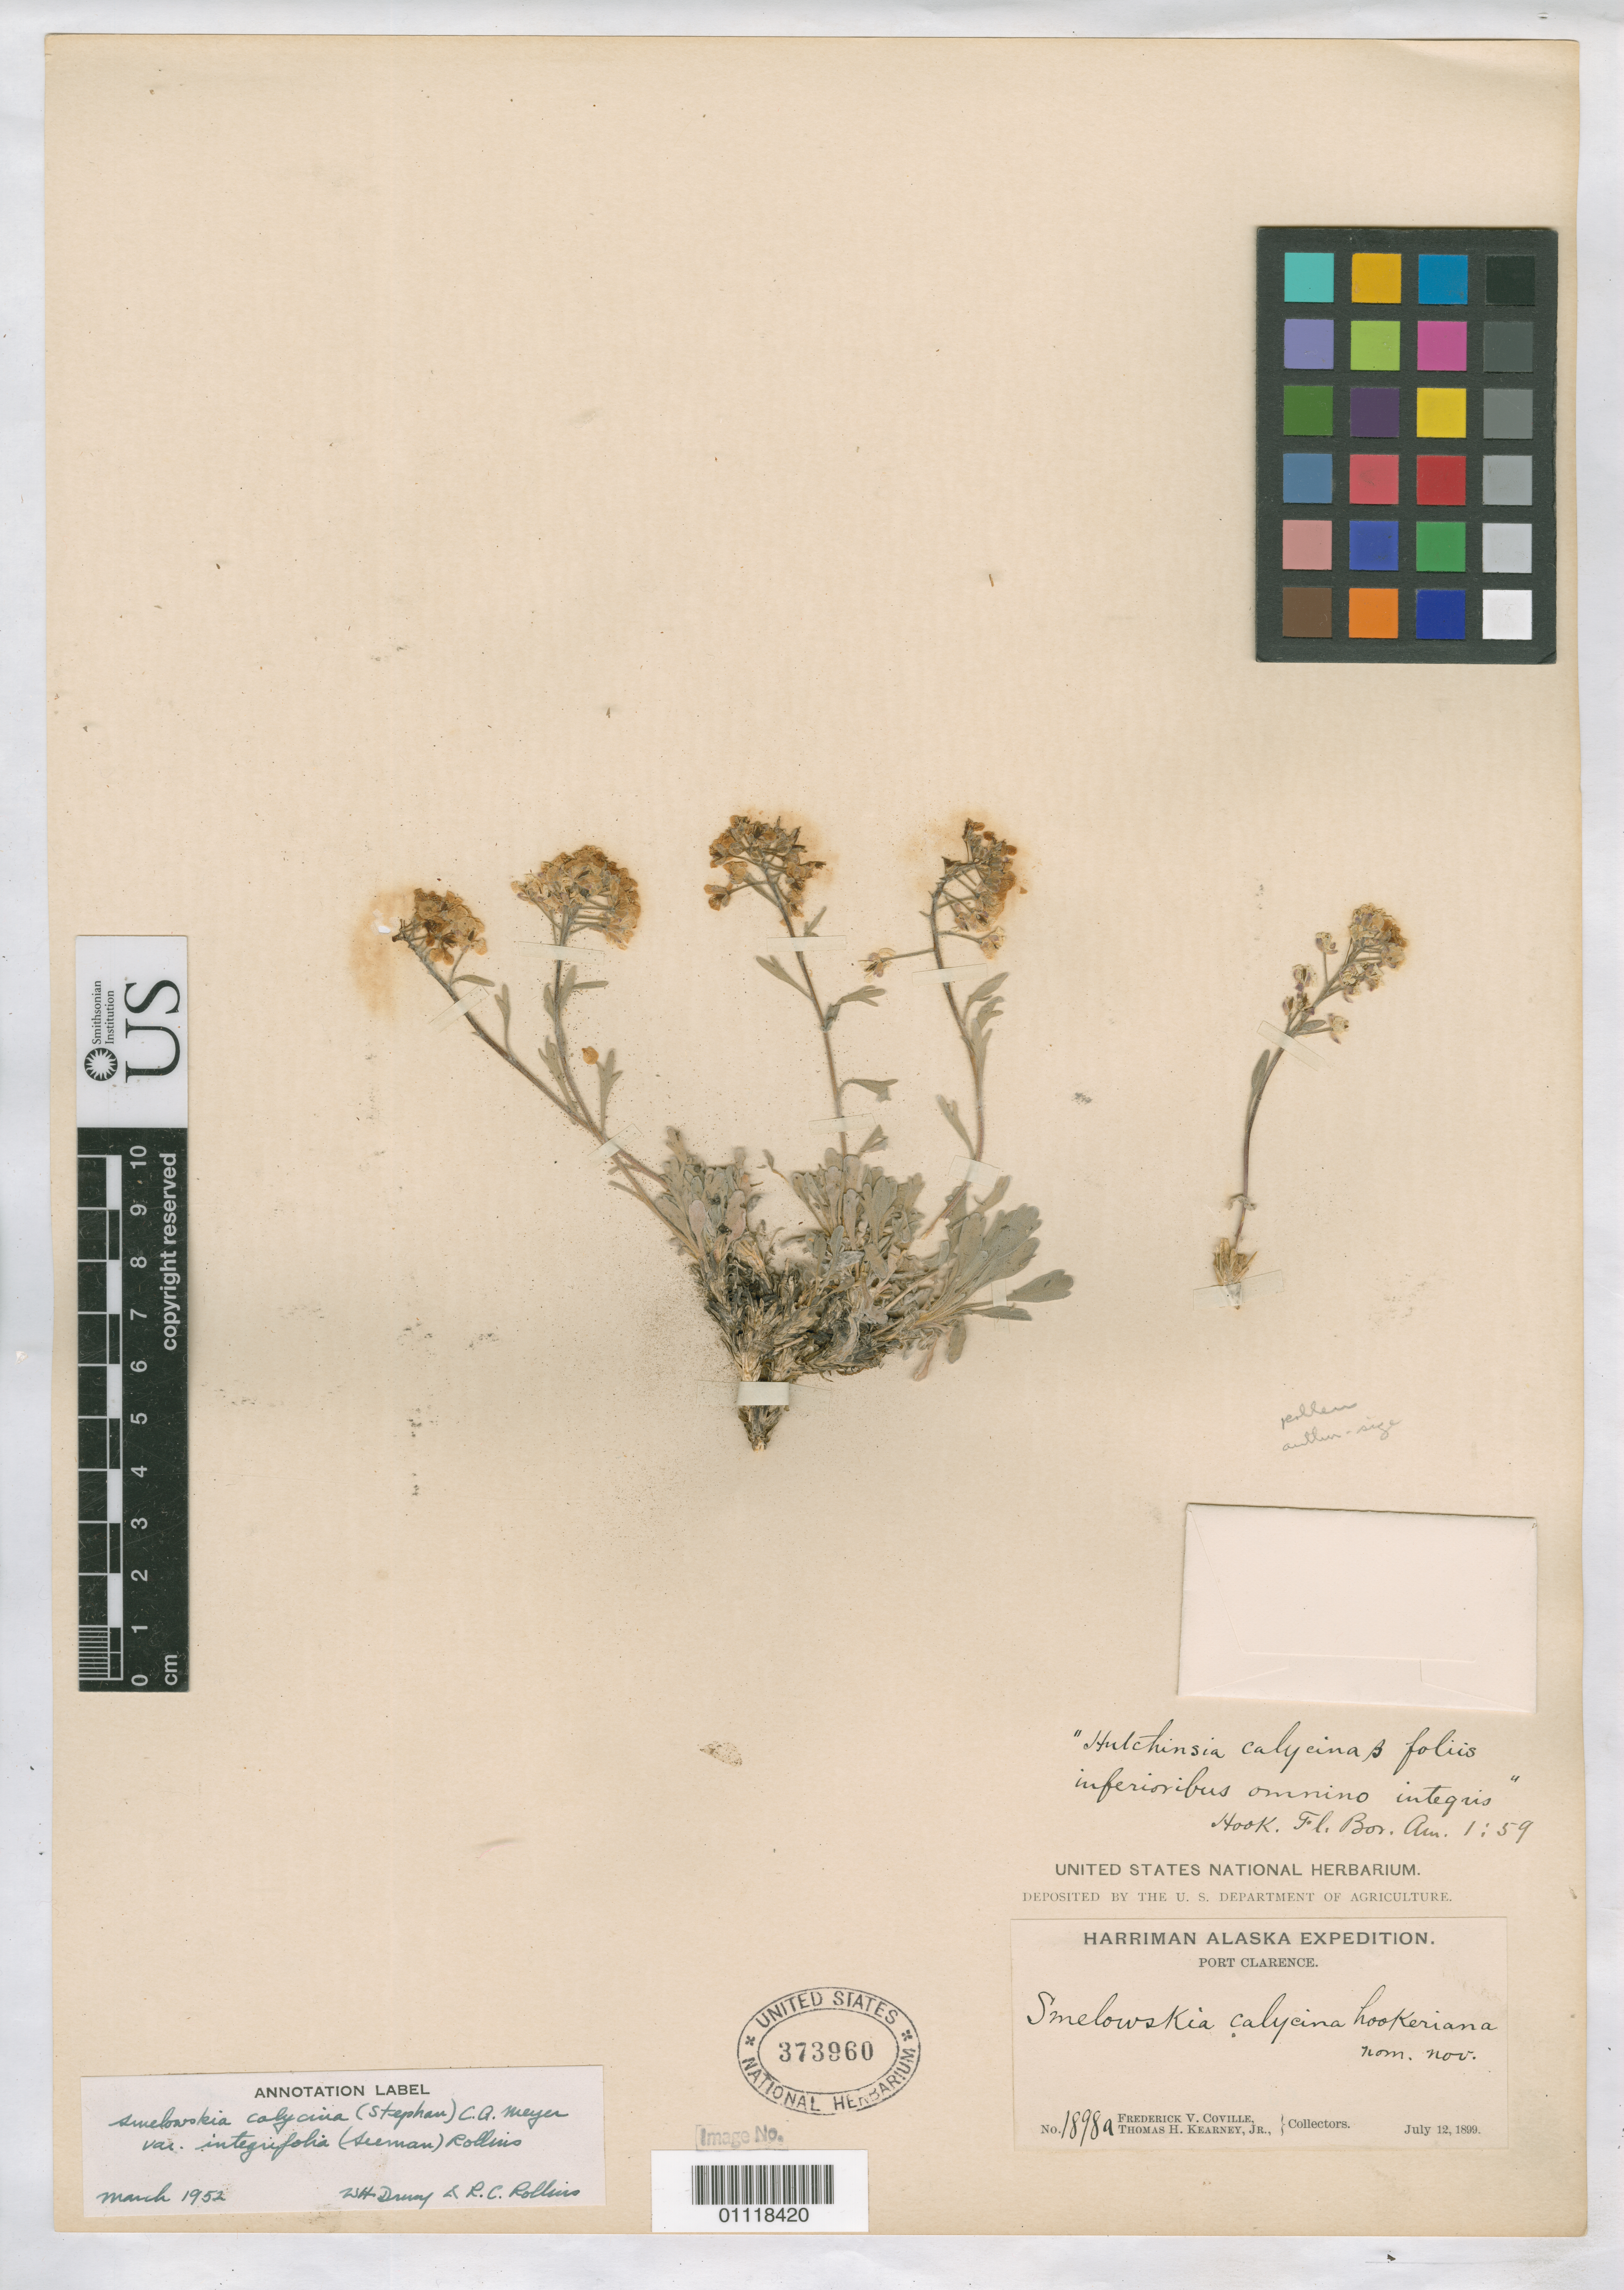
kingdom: Plantae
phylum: Tracheophyta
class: Magnoliopsida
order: Brassicales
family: Brassicaceae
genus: Smelowskia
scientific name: Smelowskia calycina var. integrifolia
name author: (Seem.) Rollins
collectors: F. V. Coville & T. H. Kearney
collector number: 1898a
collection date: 1899-07-12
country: United States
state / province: Alaska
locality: Port Clarence.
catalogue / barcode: US 373960